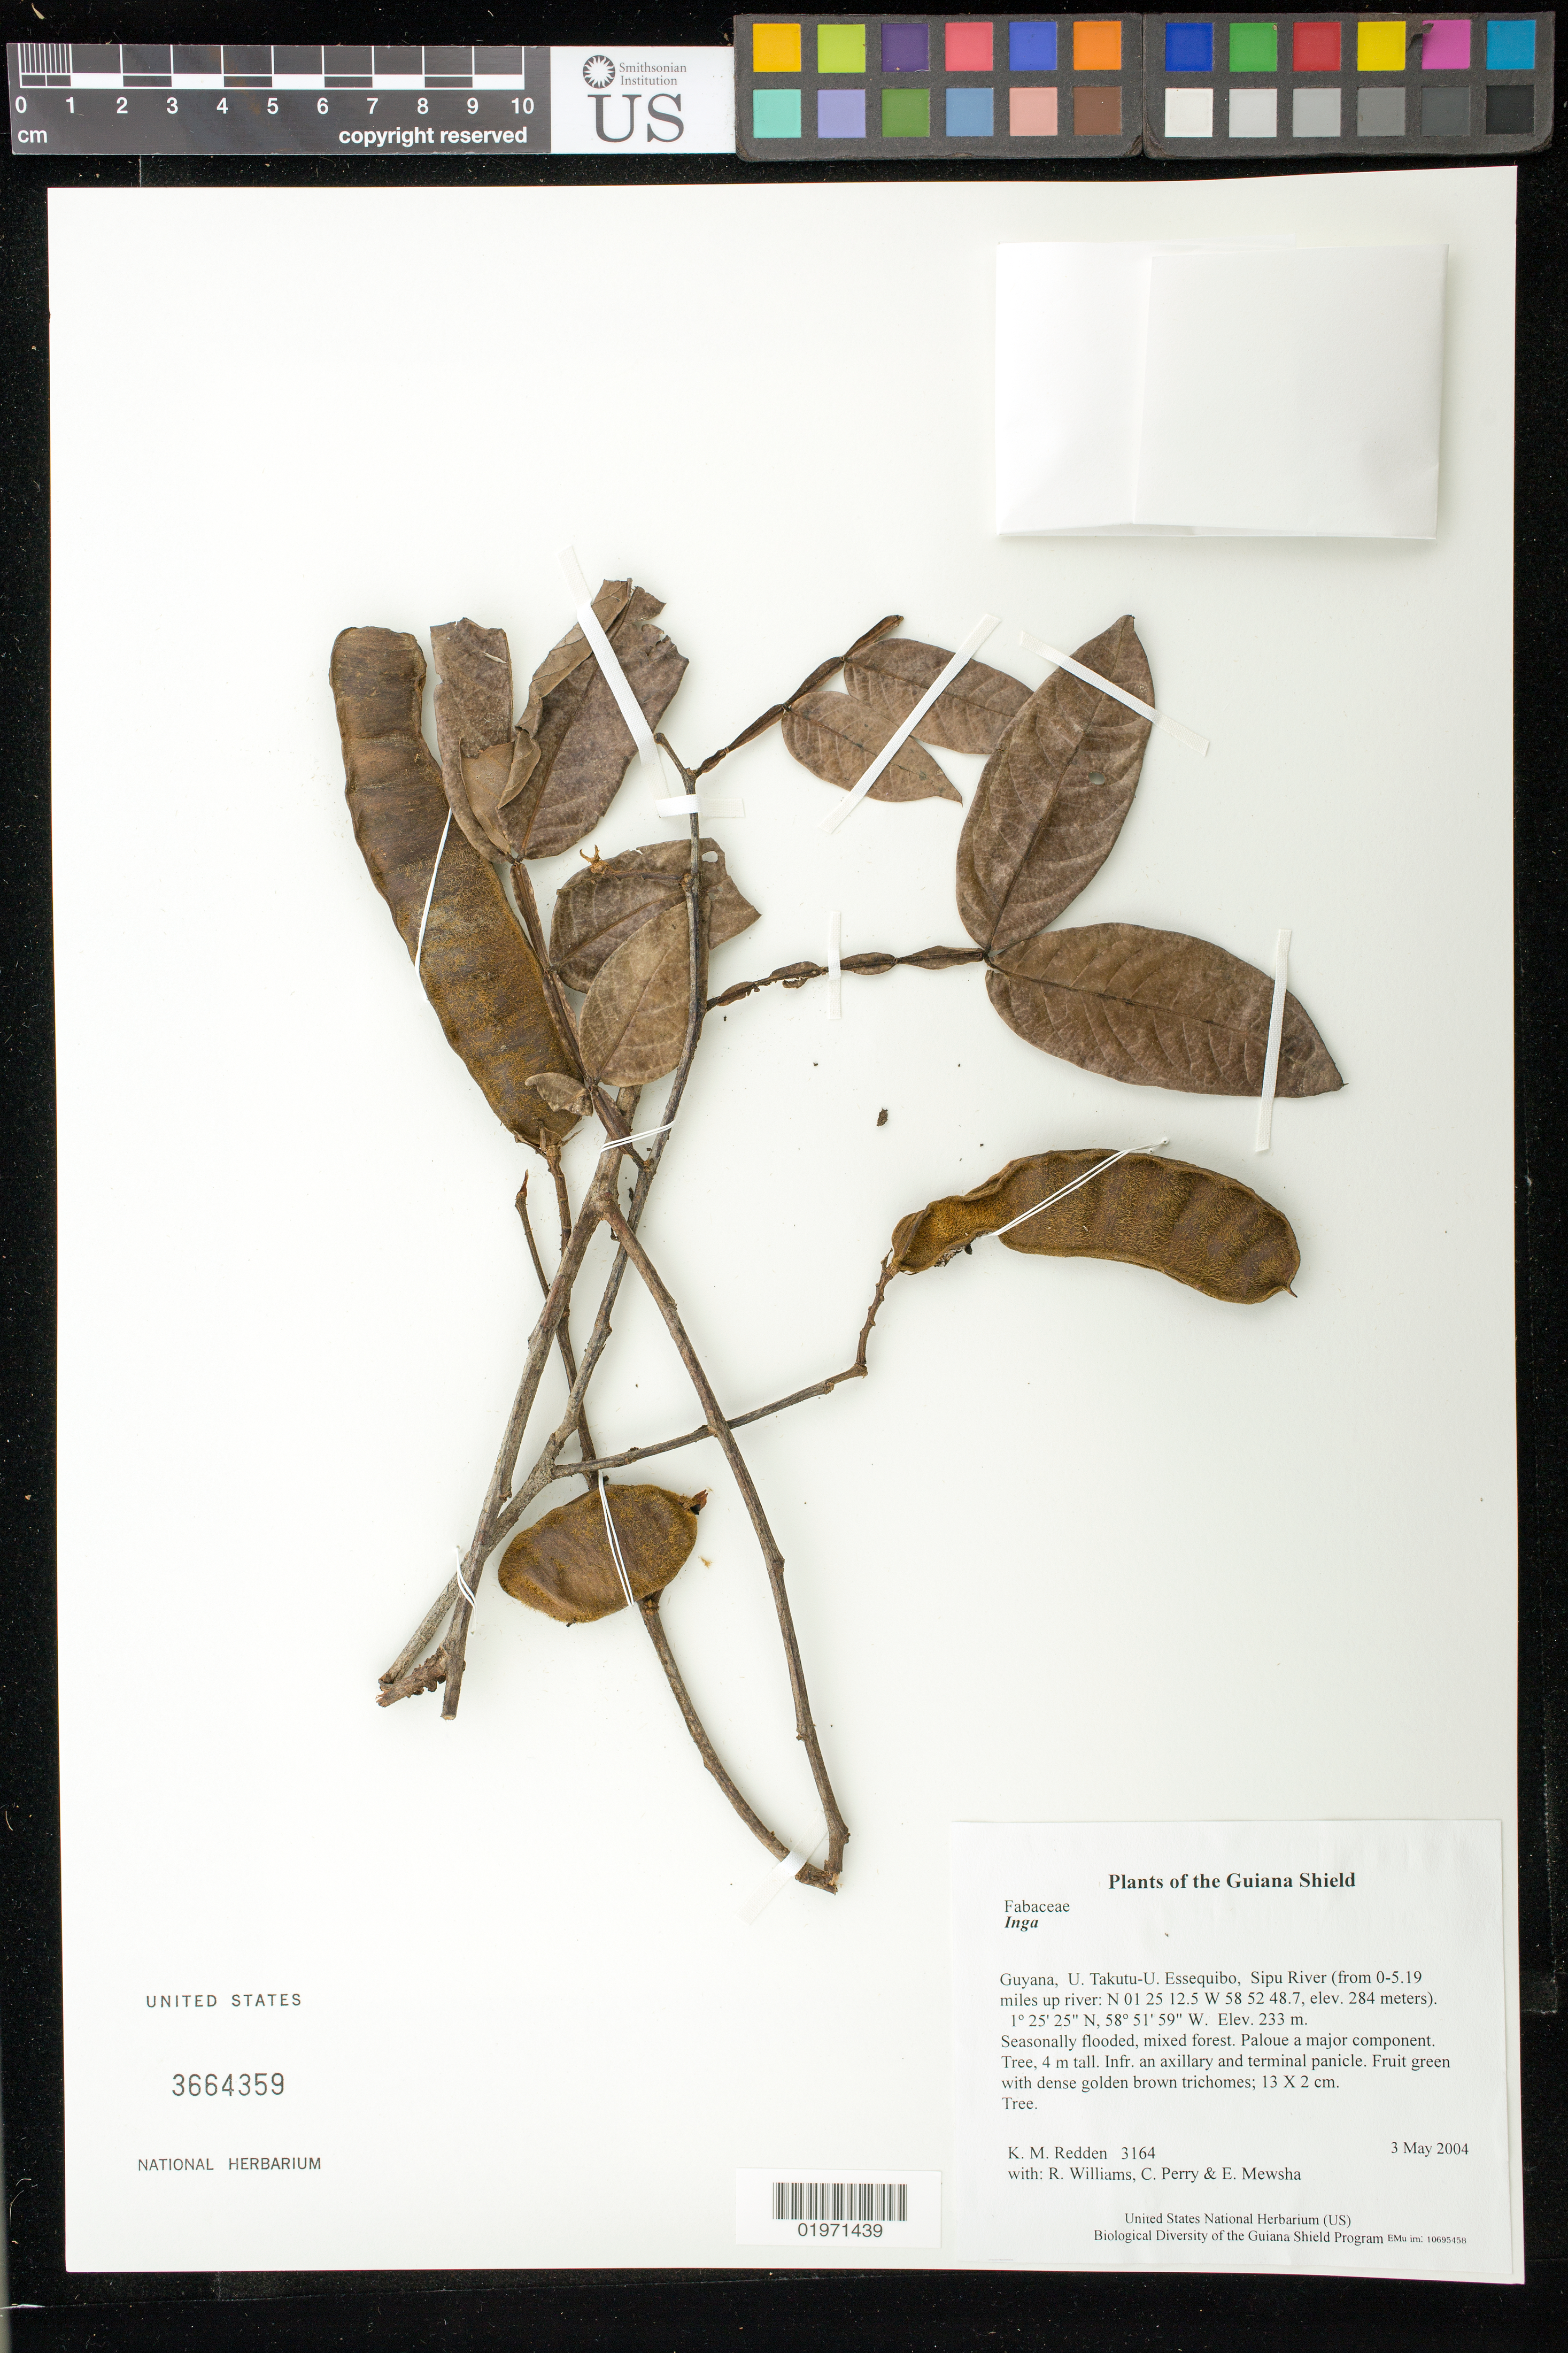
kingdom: Plantae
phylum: Tracheophyta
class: Magnoliopsida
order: Fabales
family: Fabaceae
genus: Inga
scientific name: Inga sp.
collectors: K. M. Redden, R. Williams, C. Perry & E. Mewsha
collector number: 3164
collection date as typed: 3 May 2004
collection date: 2004-05-03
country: Guyana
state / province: U. Takutu-U. Essequibo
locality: Sipu River (from 0-5.19 miles up river: N 01 25 12.5 W 58 52 48.7, elev. 284 meters)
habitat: Seasonally flooded, mixed forest. Paloue a major component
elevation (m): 233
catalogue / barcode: US 3664359